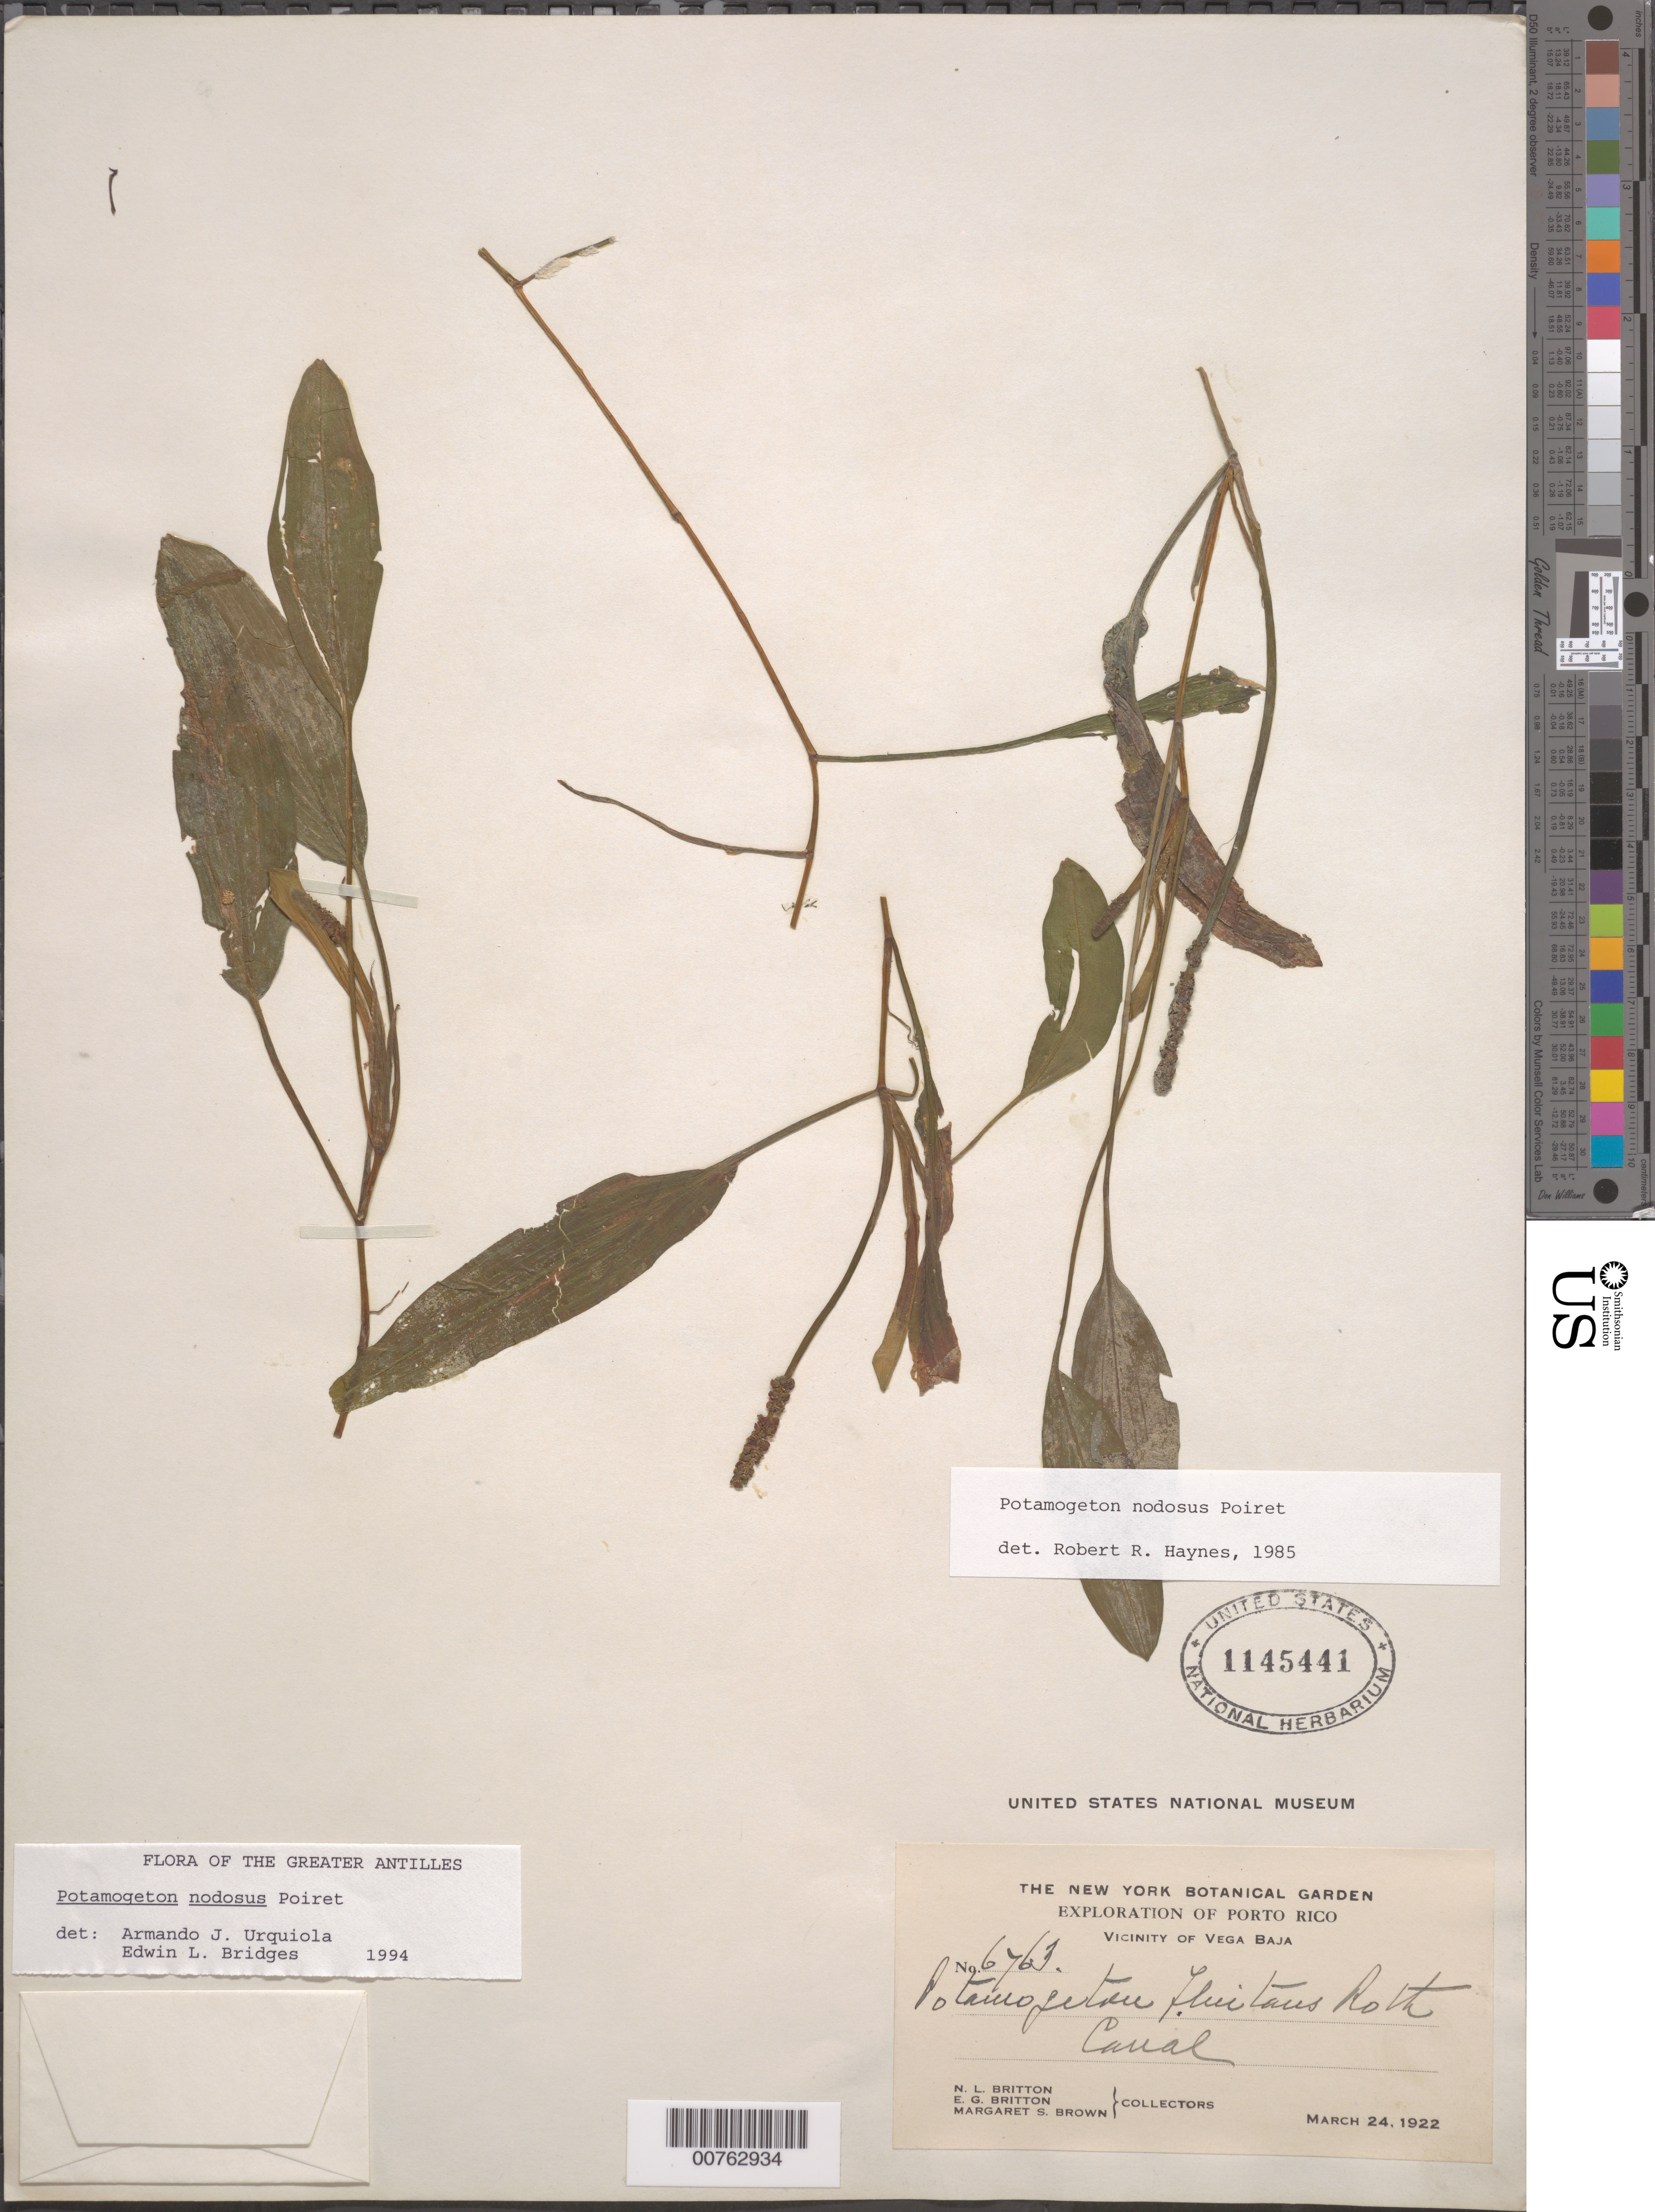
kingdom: Plantae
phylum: Tracheophyta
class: Liliopsida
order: Alismatales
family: Potamogetonaceae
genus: Potamogeton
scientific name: Potamogeton nodosus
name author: Poir.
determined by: Urquiola, A.; Bridges, E. L.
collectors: N. Britton, E. G. Britton & M. S. Brown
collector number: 6763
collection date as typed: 24 Mar 1922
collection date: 1922-03-24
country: Puerto Rico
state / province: Vega Baja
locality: Vicinity of Vega Baja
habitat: Canal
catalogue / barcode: US 1145441